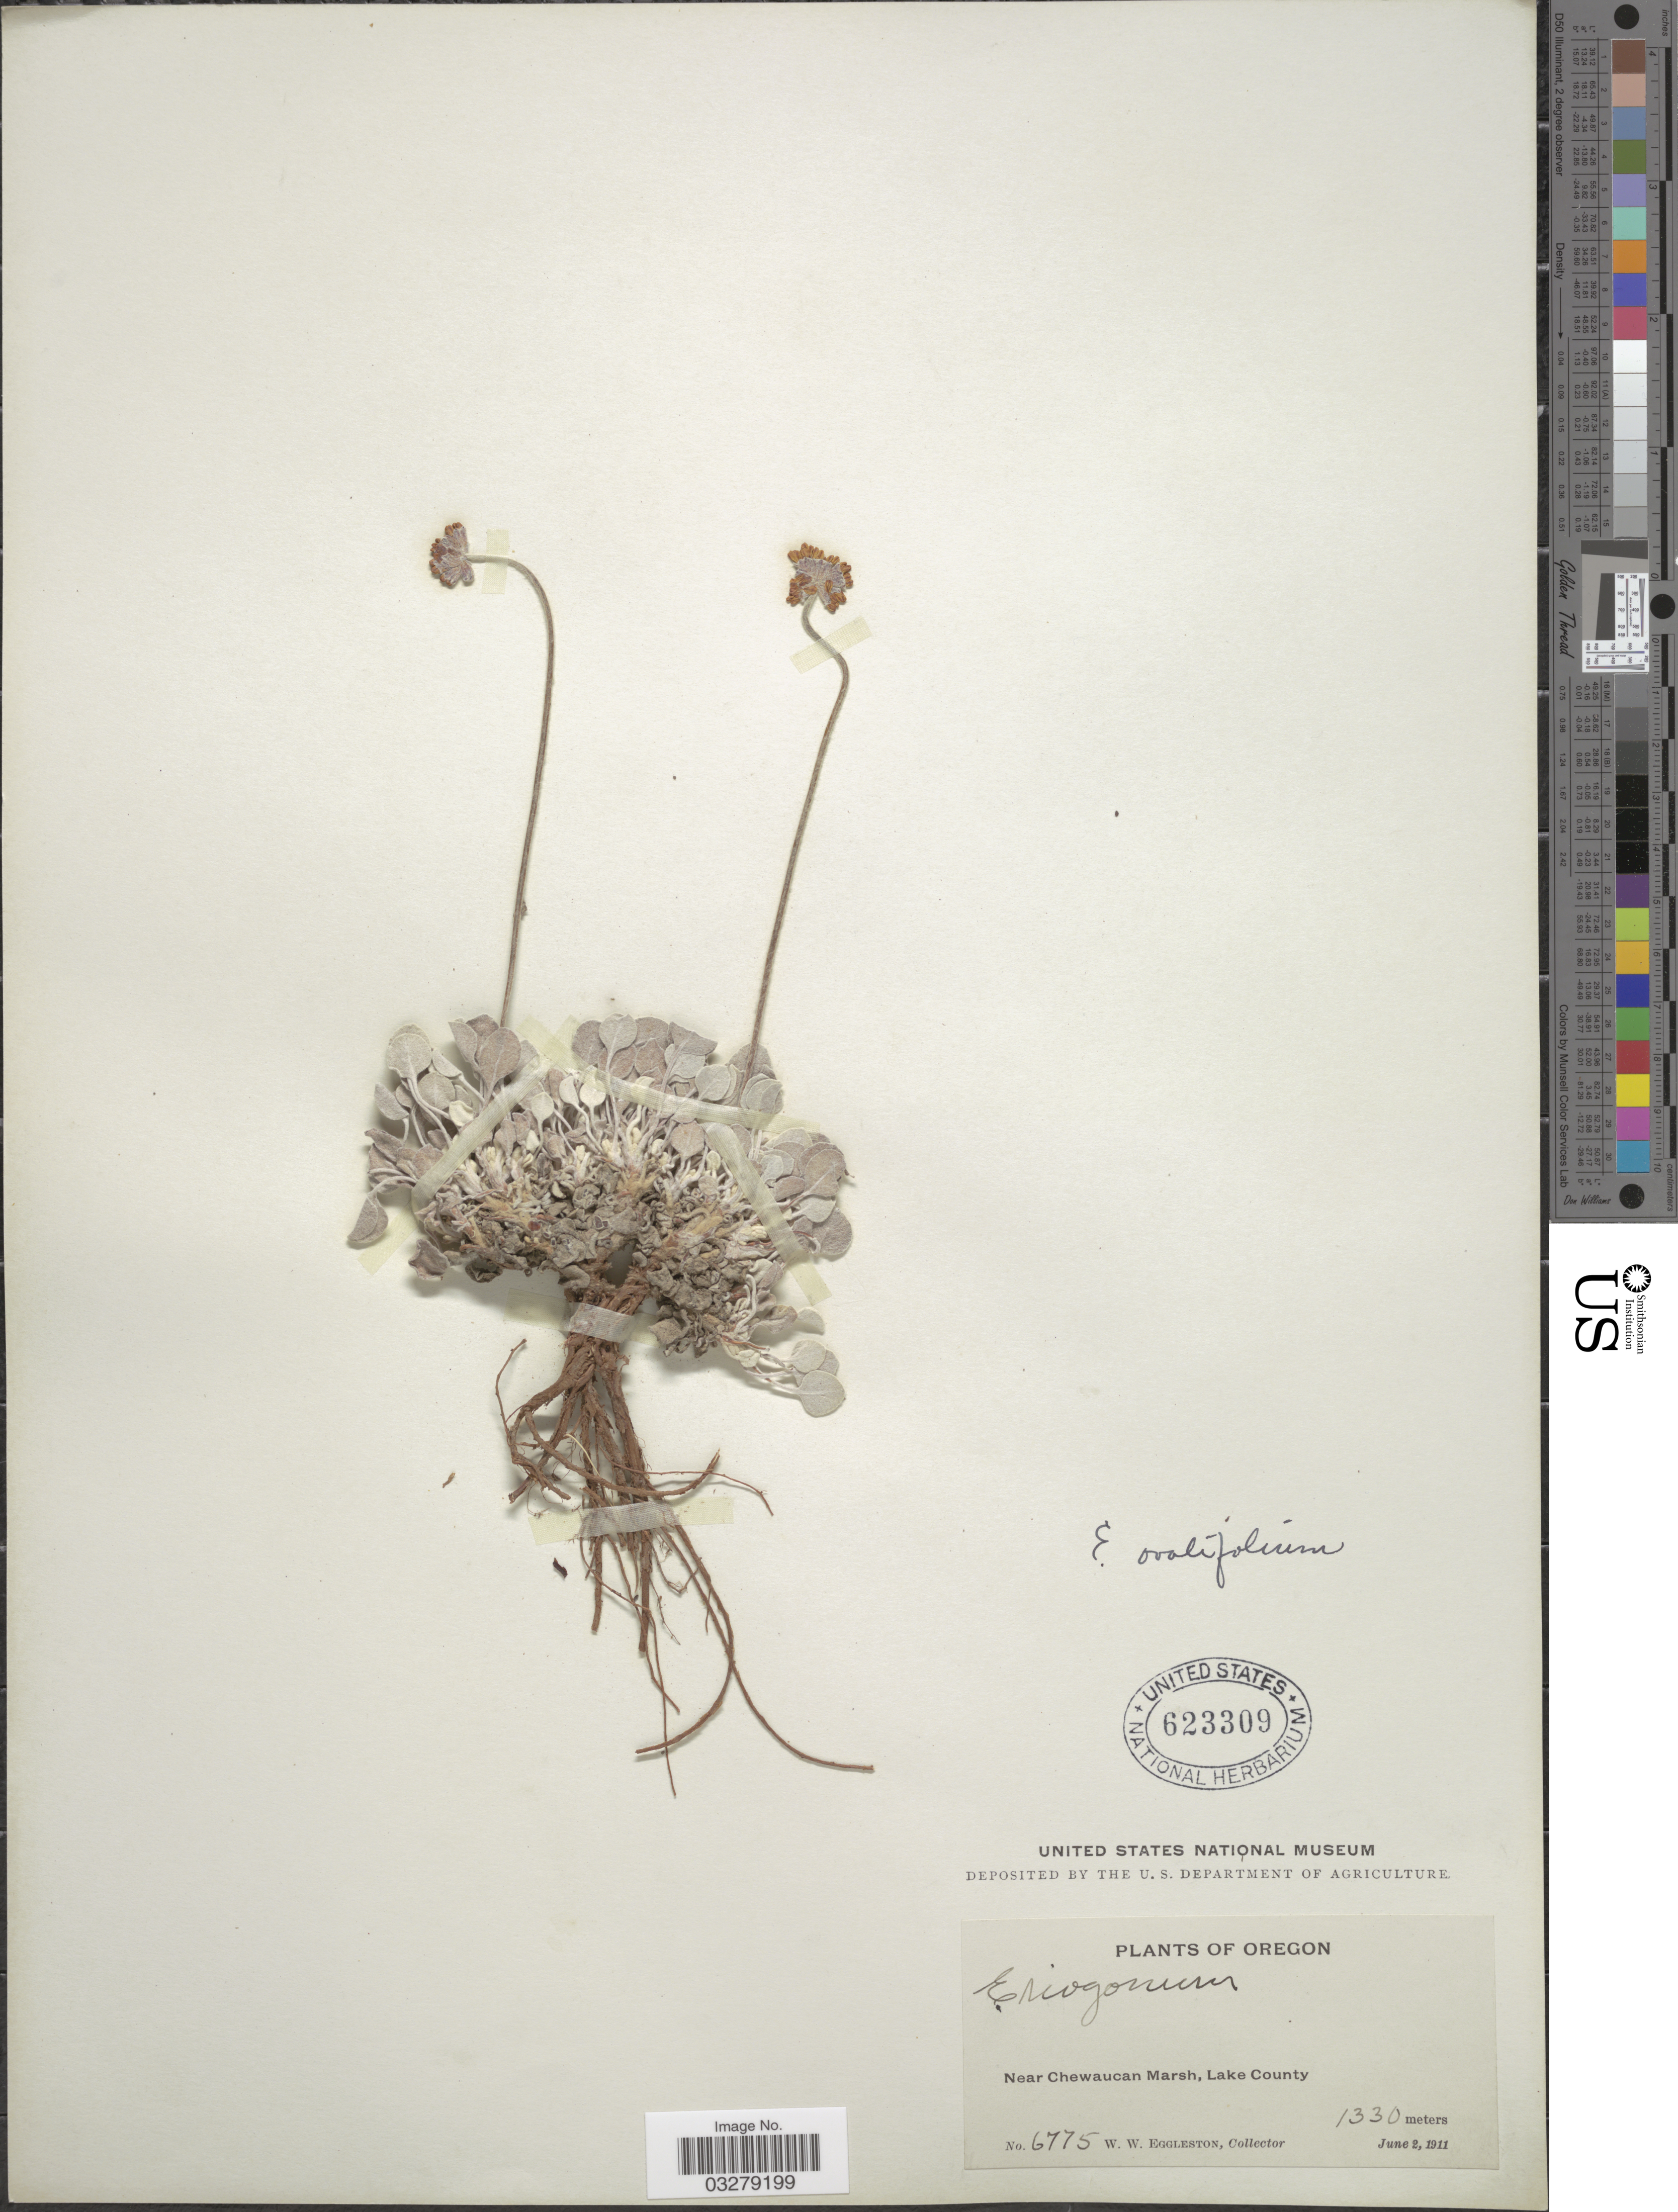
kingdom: Plantae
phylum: Tracheophyta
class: Magnoliopsida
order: Caryophyllales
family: Polygonaceae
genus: Eriogonum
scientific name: Eriogonum ovalifolium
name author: Nutt.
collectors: W. W. Eggleston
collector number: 6775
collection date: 1911-06-02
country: United States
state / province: Oregon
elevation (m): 1330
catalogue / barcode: US 623309